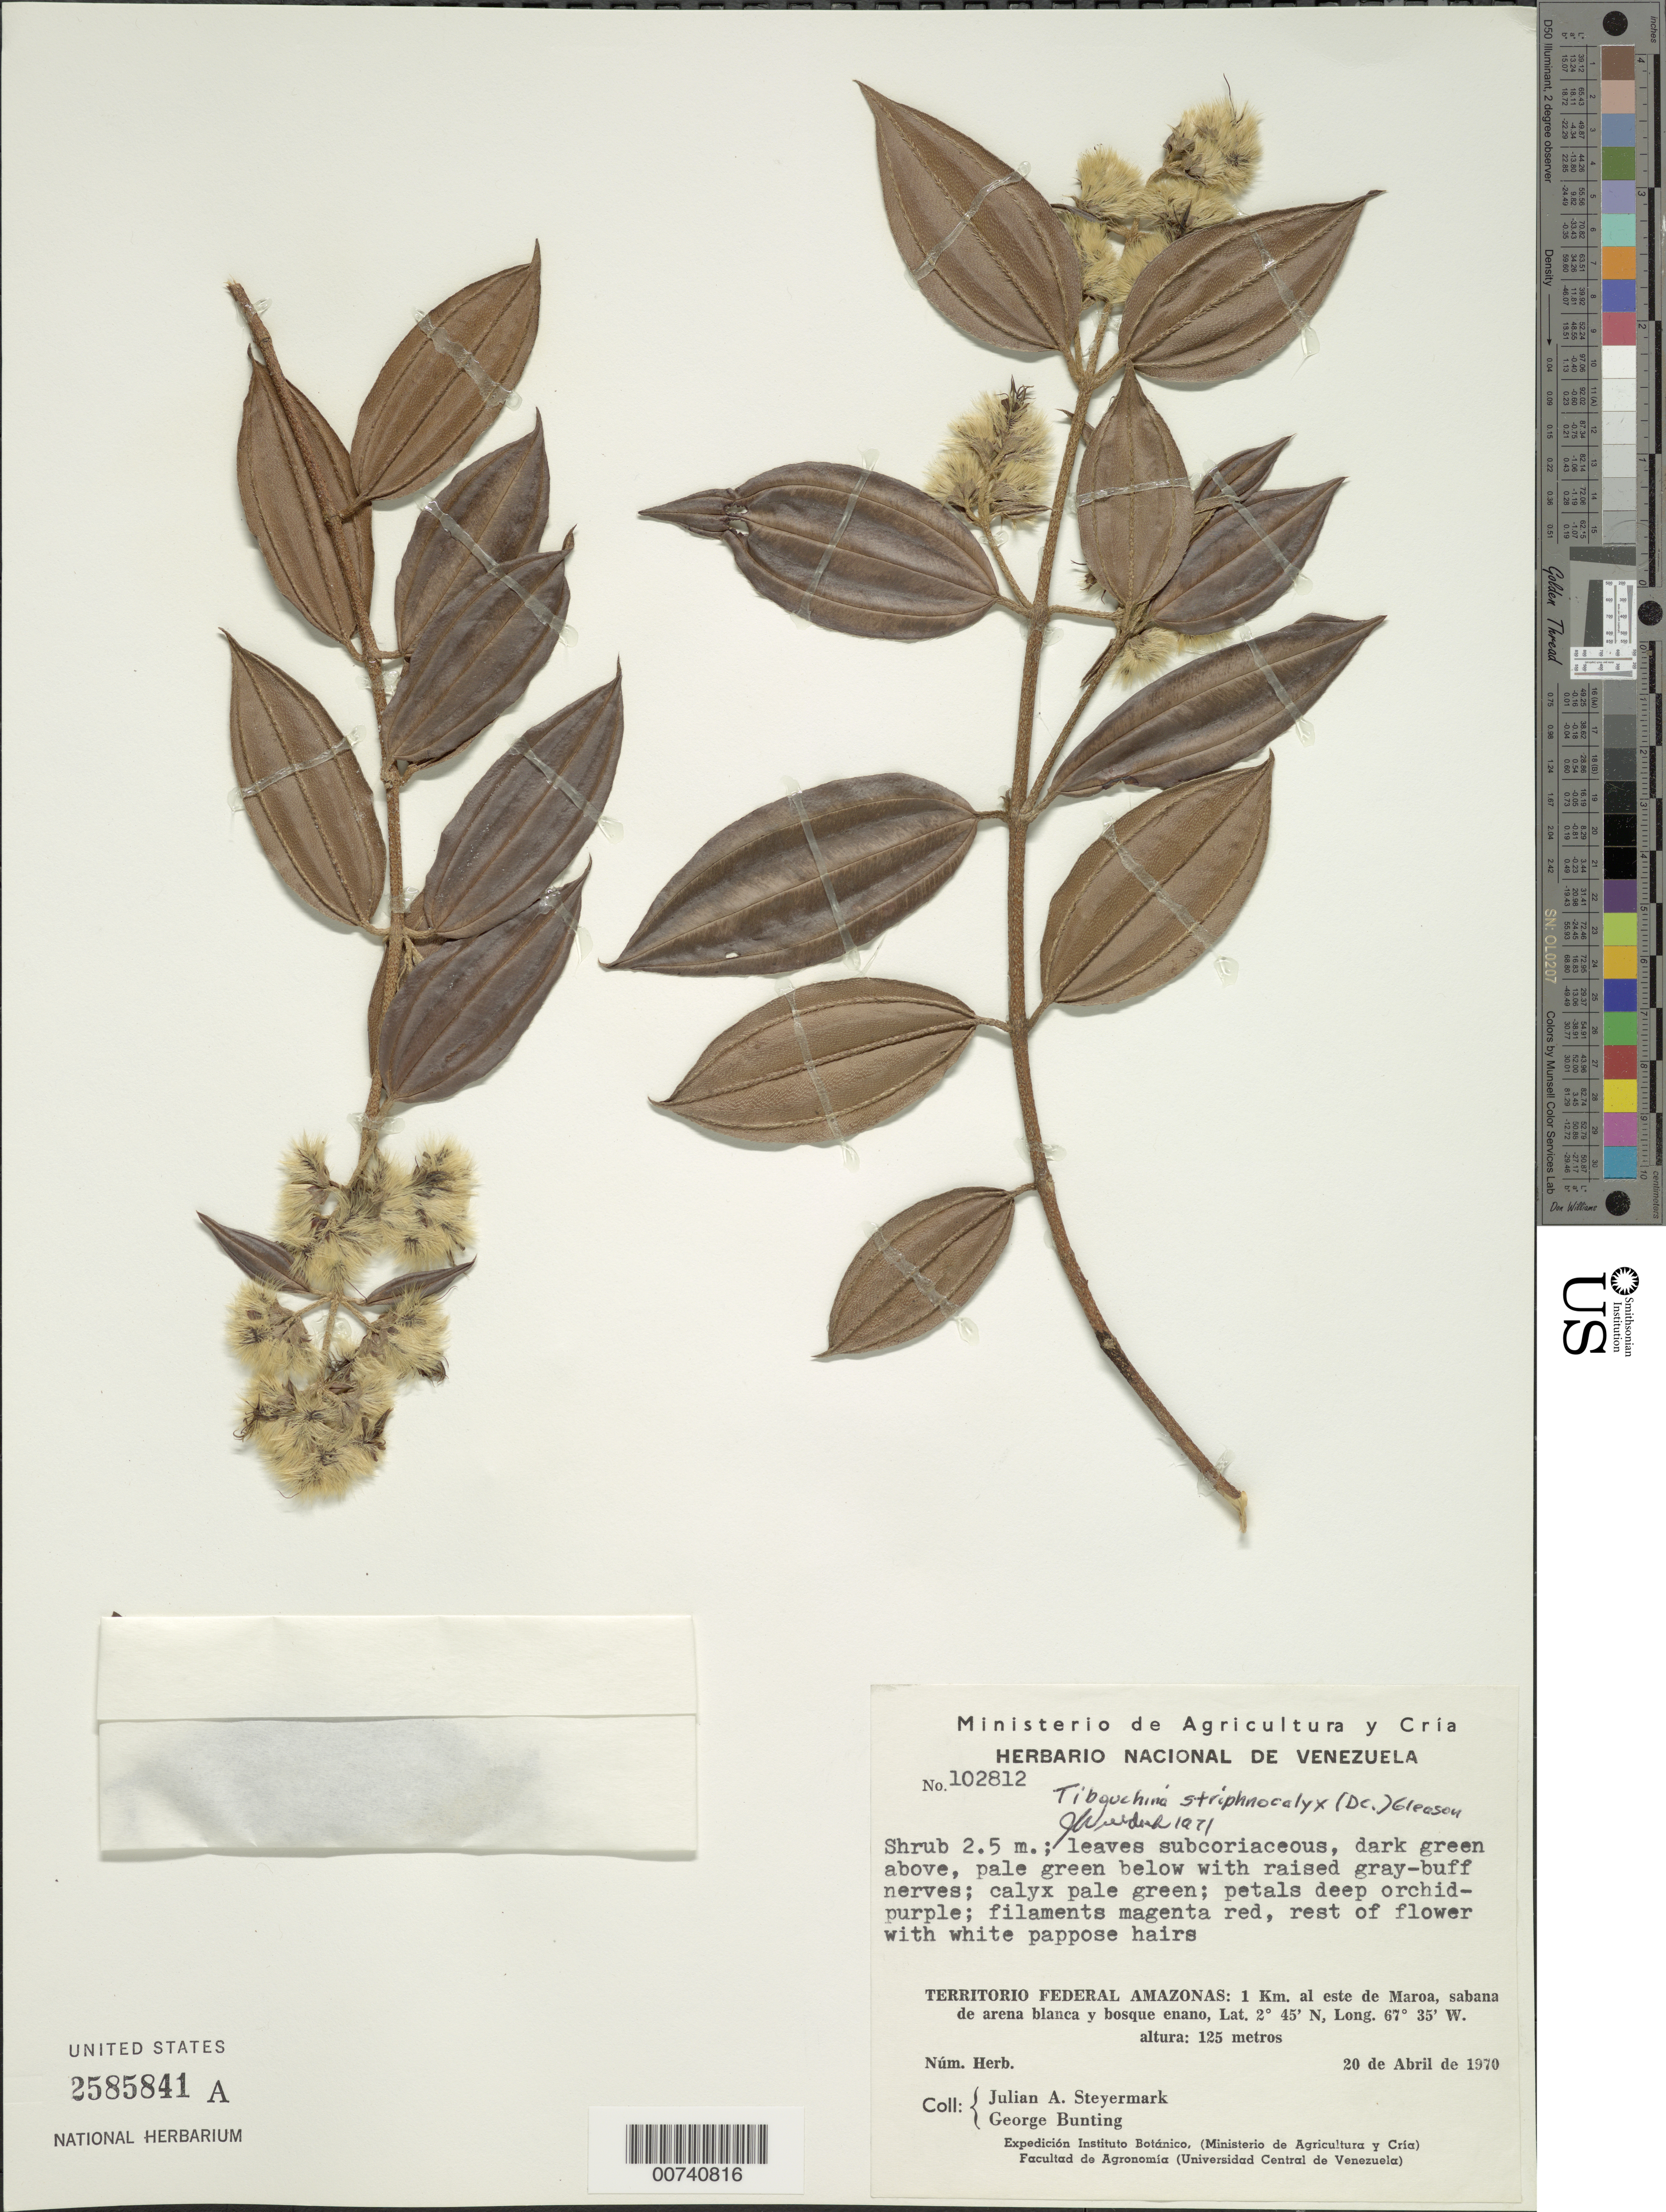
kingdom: Plantae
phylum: Tracheophyta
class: Magnoliopsida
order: Myrtales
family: Melastomataceae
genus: Tibouchina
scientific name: Tibouchina striphnocalyx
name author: (DC.) Gleason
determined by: Wurdack, John J., (US), US (UNITED STATES)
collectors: J. Steyermark & G. S. Bunting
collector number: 102812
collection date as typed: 20-Apr-70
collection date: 1970-04-20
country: Venezuela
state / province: Amazonas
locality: Maroa, 1 km E of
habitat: White sand savanna and dwarf forest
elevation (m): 125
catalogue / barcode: US 2585841A